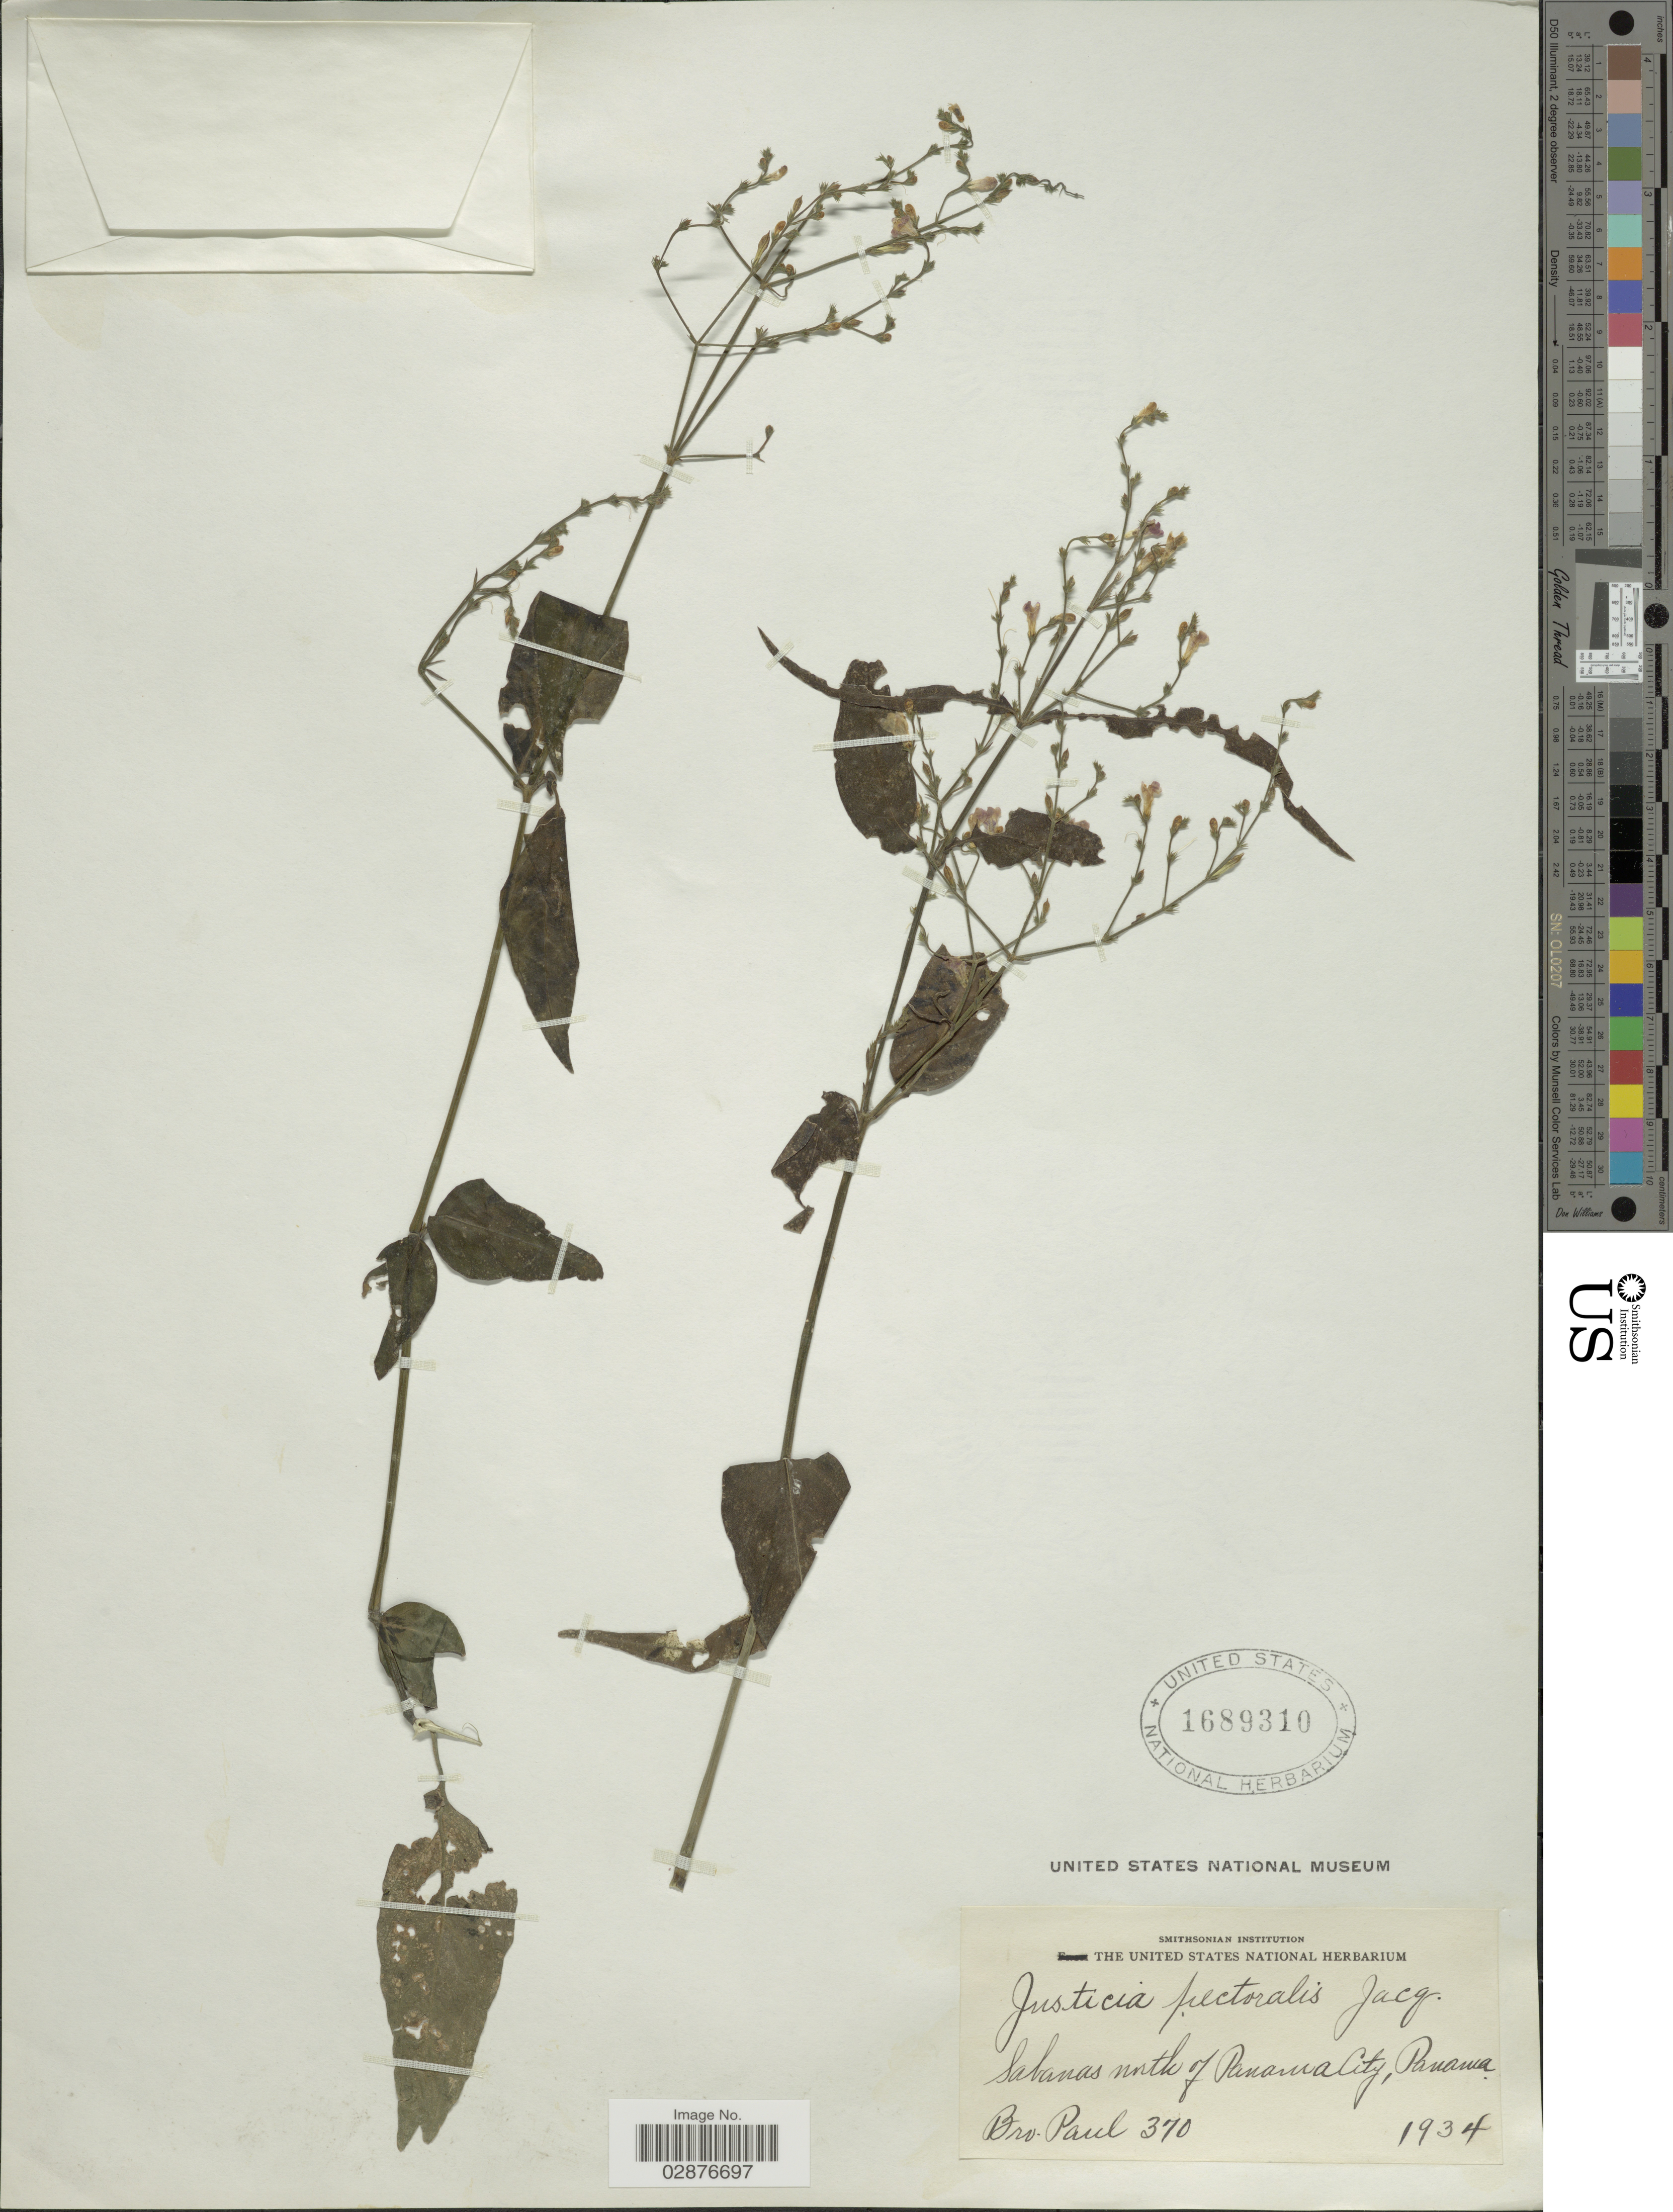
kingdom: Plantae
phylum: Tracheophyta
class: Magnoliopsida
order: Lamiales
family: Acanthaceae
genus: Justicia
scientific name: Justicia pectoralis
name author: Jacq.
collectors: B. Paul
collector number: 370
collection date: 1934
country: Panama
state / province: Panamá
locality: Sabanas north of Panama City.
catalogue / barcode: US 1689310